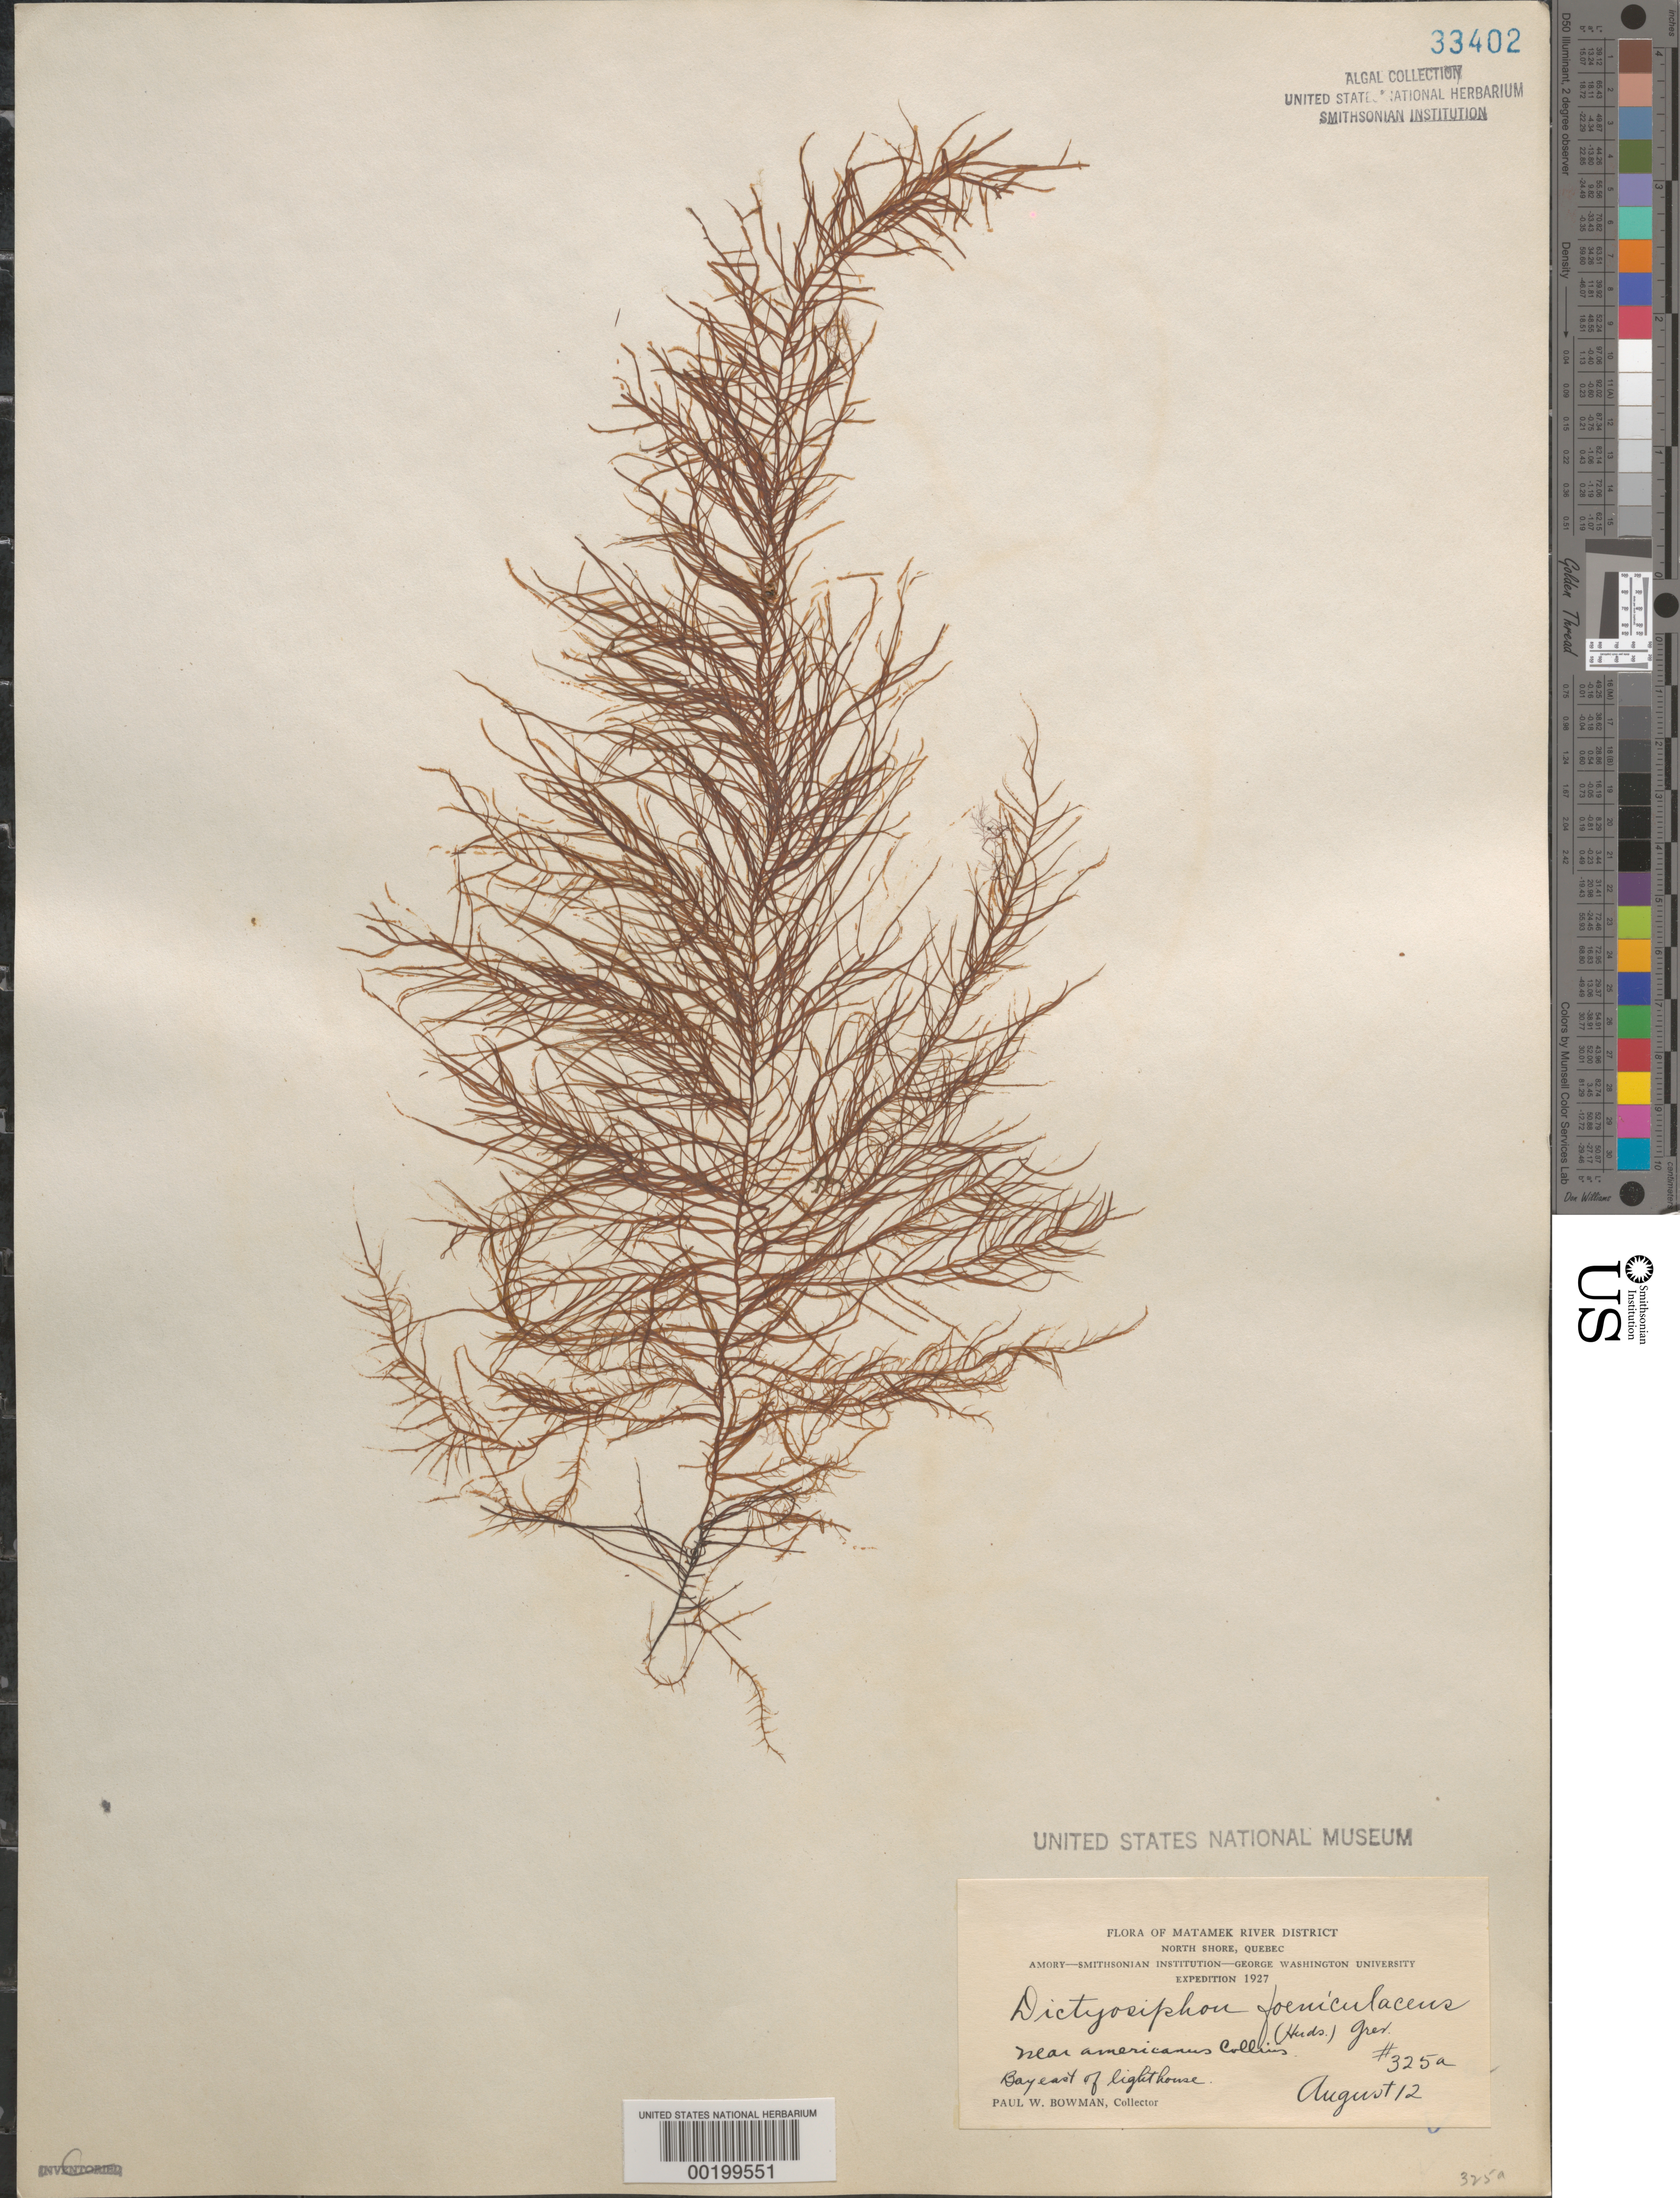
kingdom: Chromista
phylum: Ochrophyta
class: Phaeophyceae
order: Dictyosiphonales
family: Dictyosiphonaceae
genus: Dictyosiphon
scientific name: Dictyosiphon foeniculaceus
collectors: P. Bowman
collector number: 325a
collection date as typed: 12 Aug 1927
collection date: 1927-08-12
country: Canada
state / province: Quebec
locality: Matamek river district, north shore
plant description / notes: Amory-Smithsonian Institution-George Washington University Expedition, 1927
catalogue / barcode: US 33402